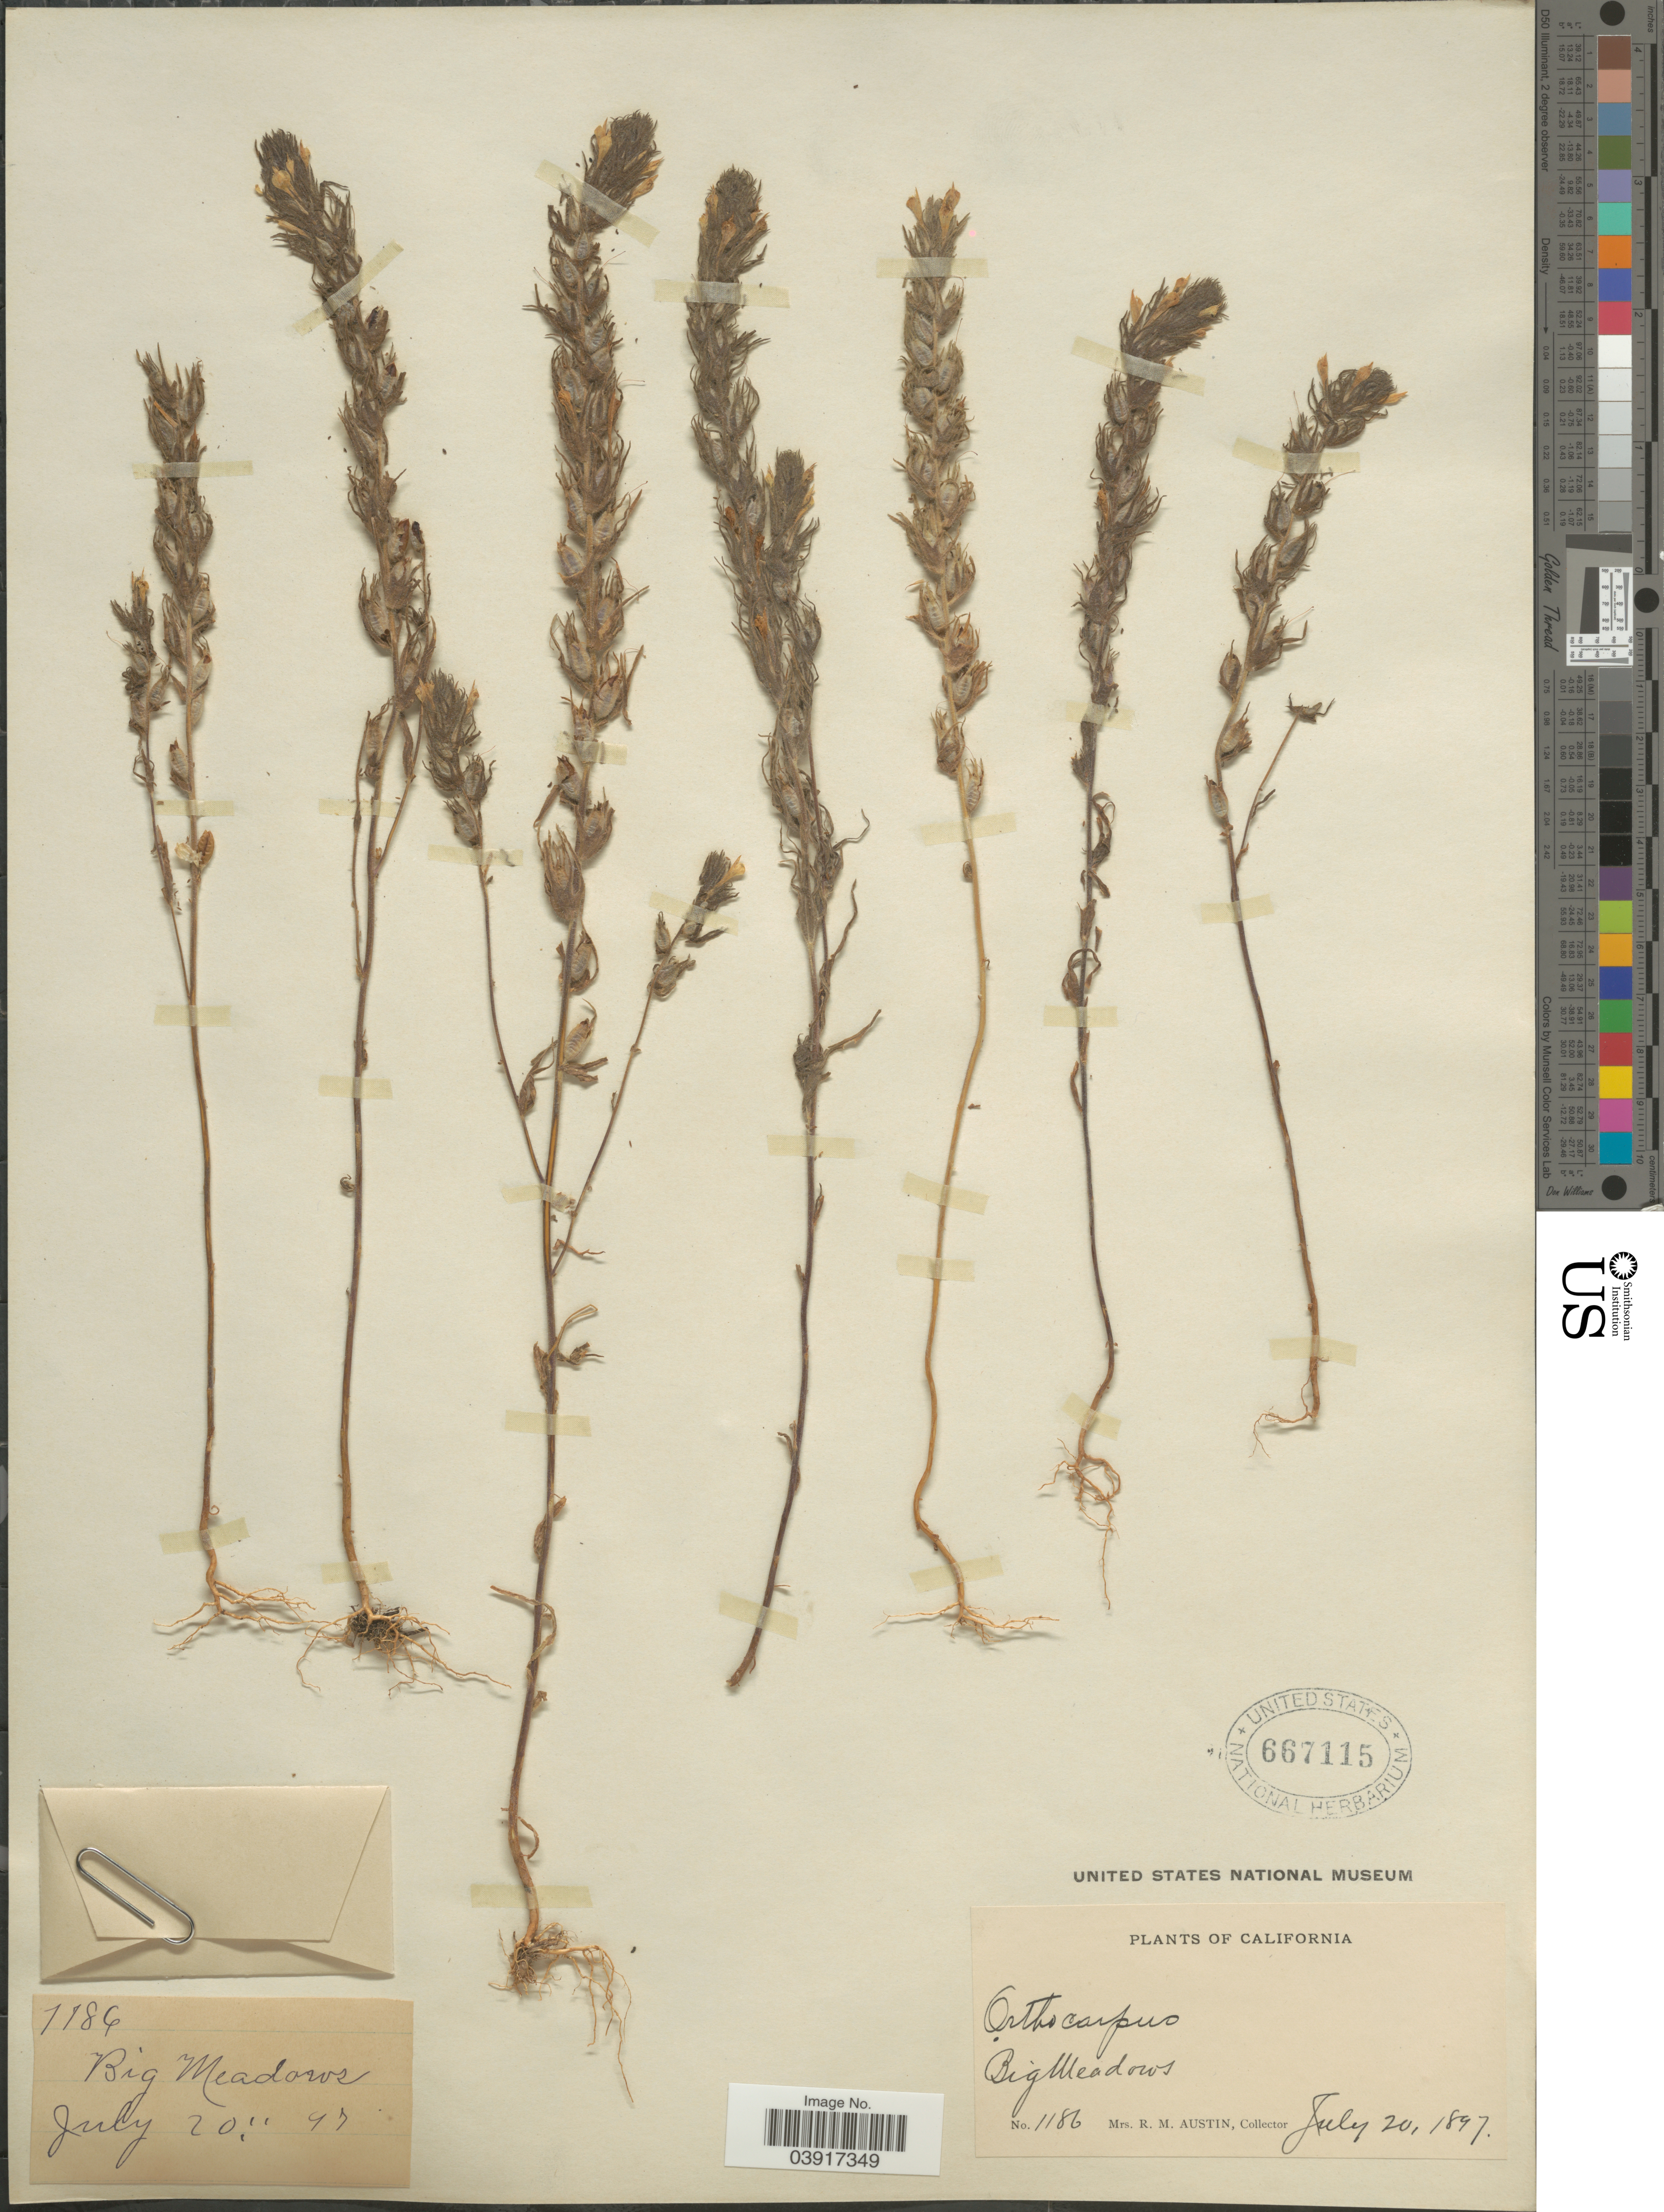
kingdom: Plantae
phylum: Tracheophyta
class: Magnoliopsida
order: Lamiales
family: Orobanchaceae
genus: Orthocarpus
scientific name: Orthocarpus hispidus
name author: Benth.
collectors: R. Austin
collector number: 1186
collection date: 1897-07-20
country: United States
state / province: California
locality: Big Meadows.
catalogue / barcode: US 667115